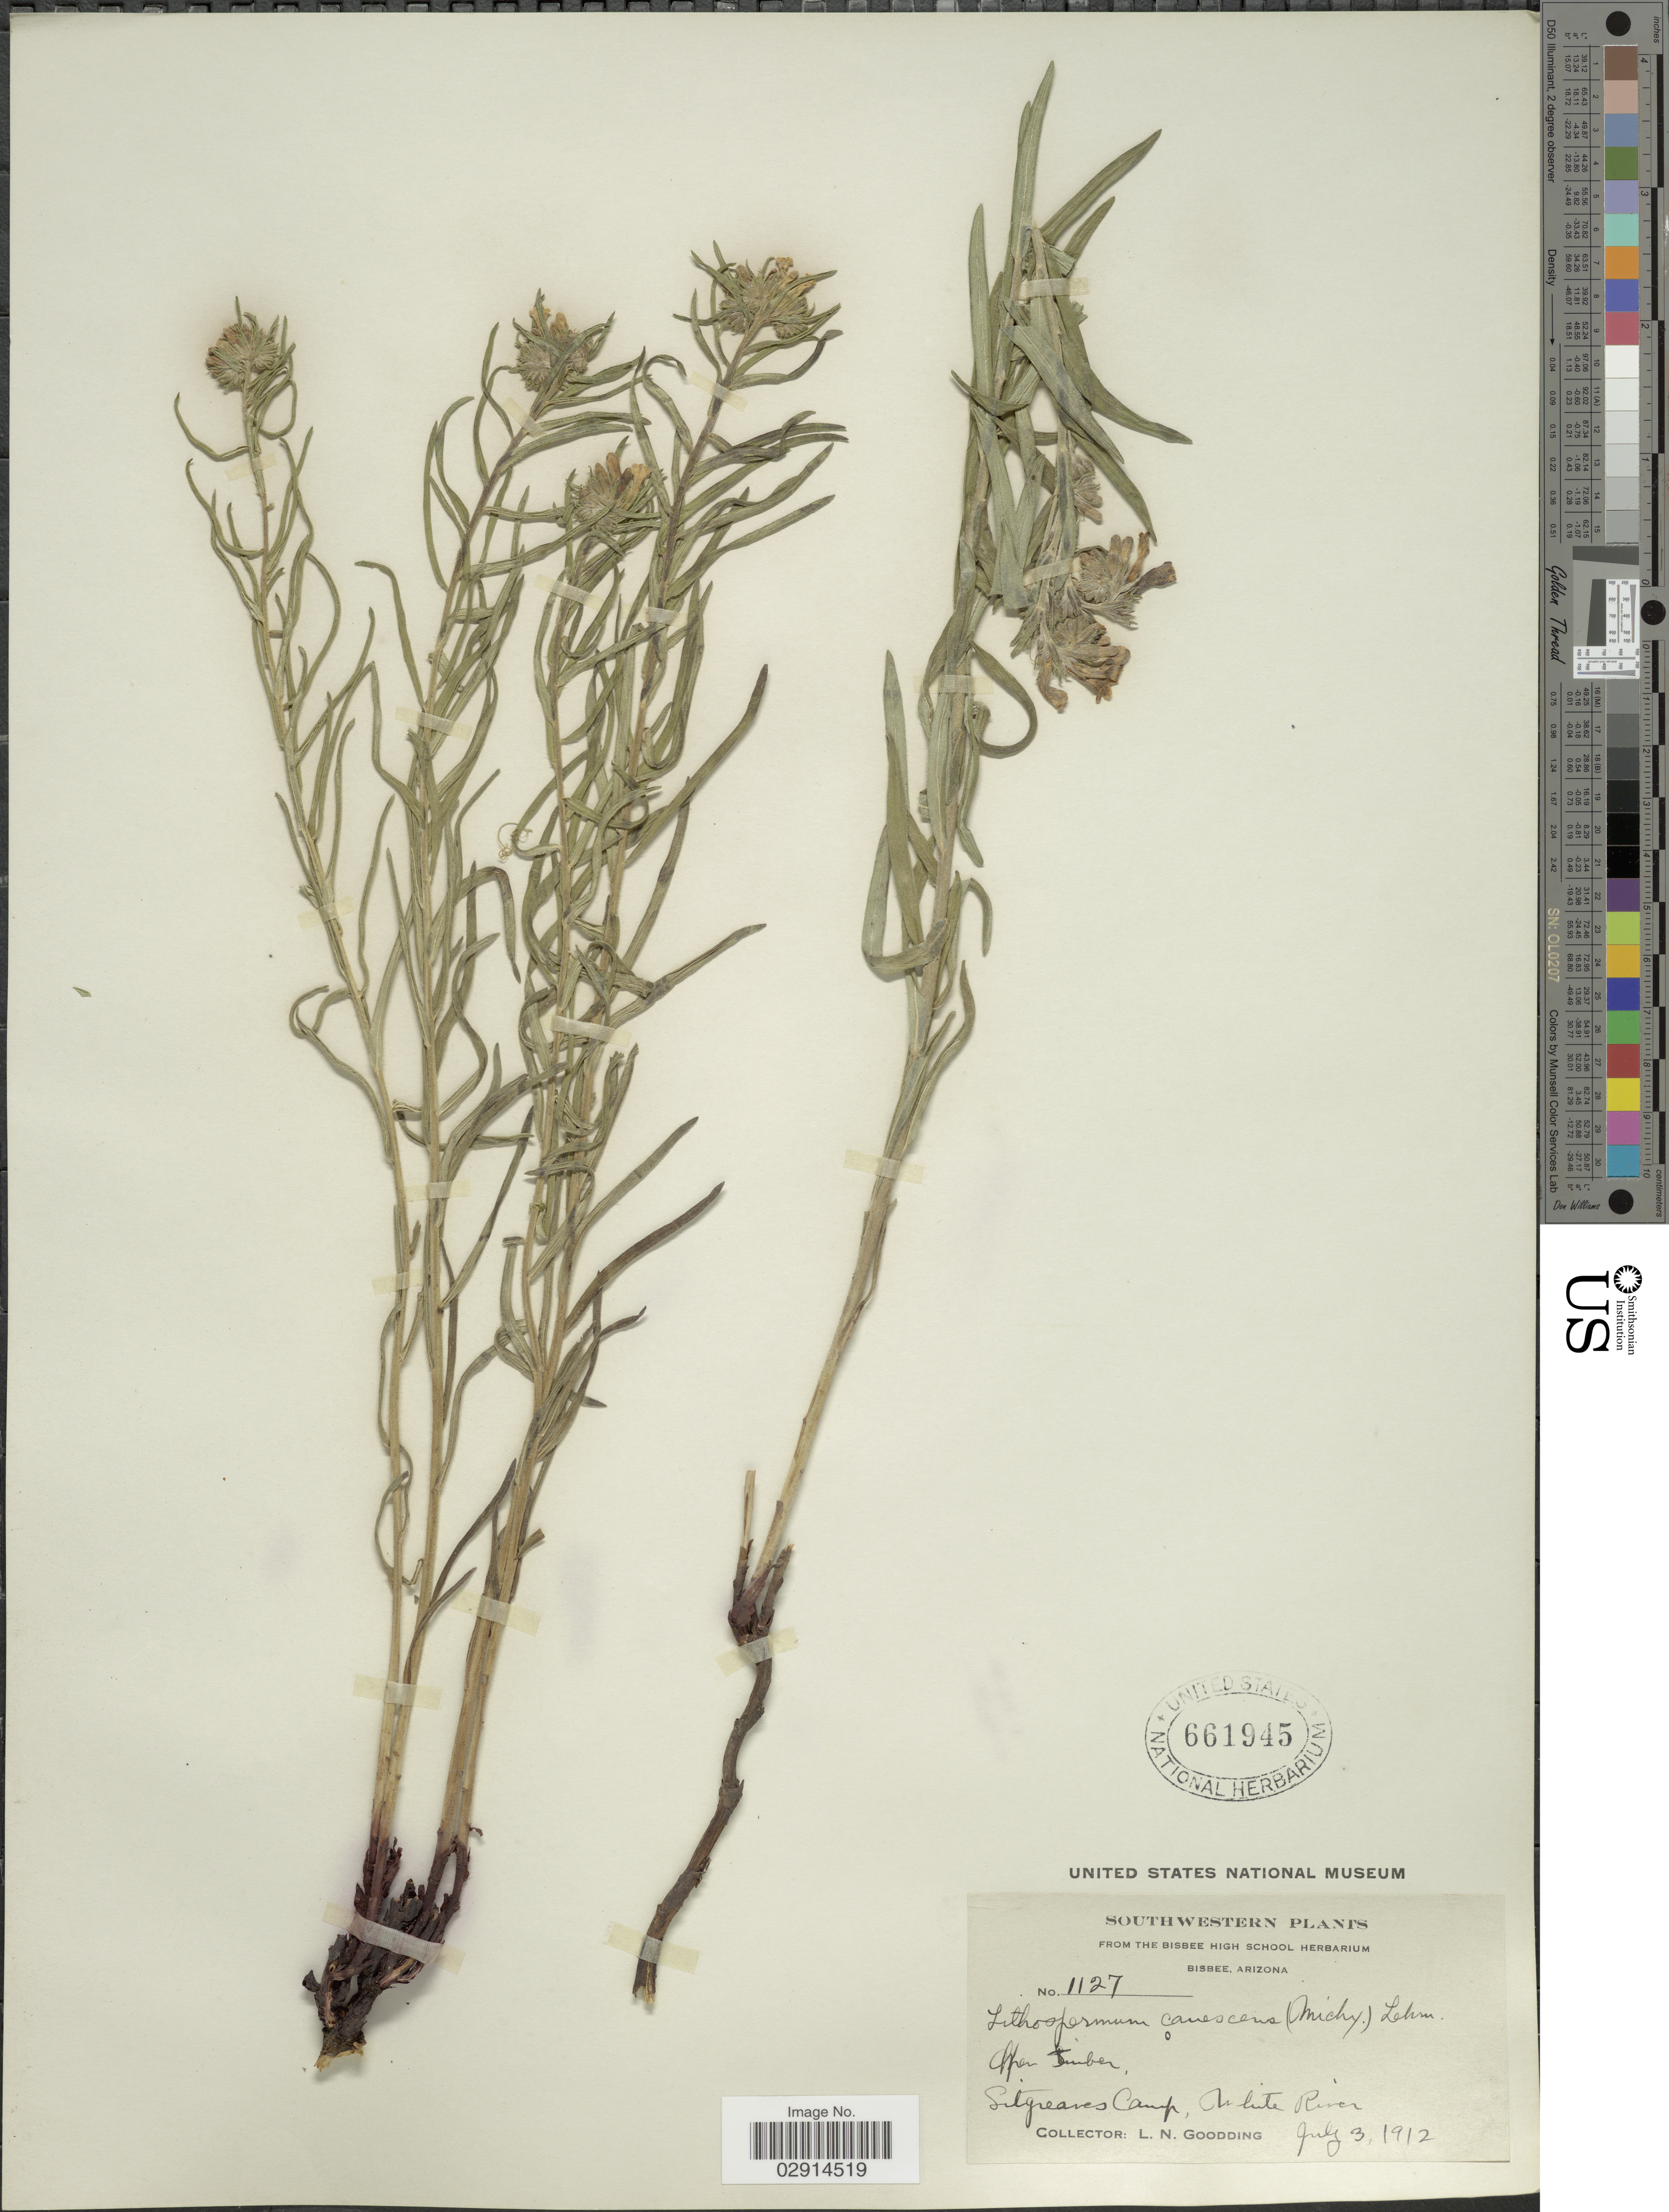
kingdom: Plantae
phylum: Tracheophyta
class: Magnoliopsida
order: Boraginales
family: Boraginaceae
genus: Lithospermum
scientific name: Lithospermum multiflorum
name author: Torr. ex A. Gray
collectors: L. N. Goodding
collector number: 1127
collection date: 1912-07-03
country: United States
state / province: Arizona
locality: Southwestern. Sitgreaves Camp, White River.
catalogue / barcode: US 661945